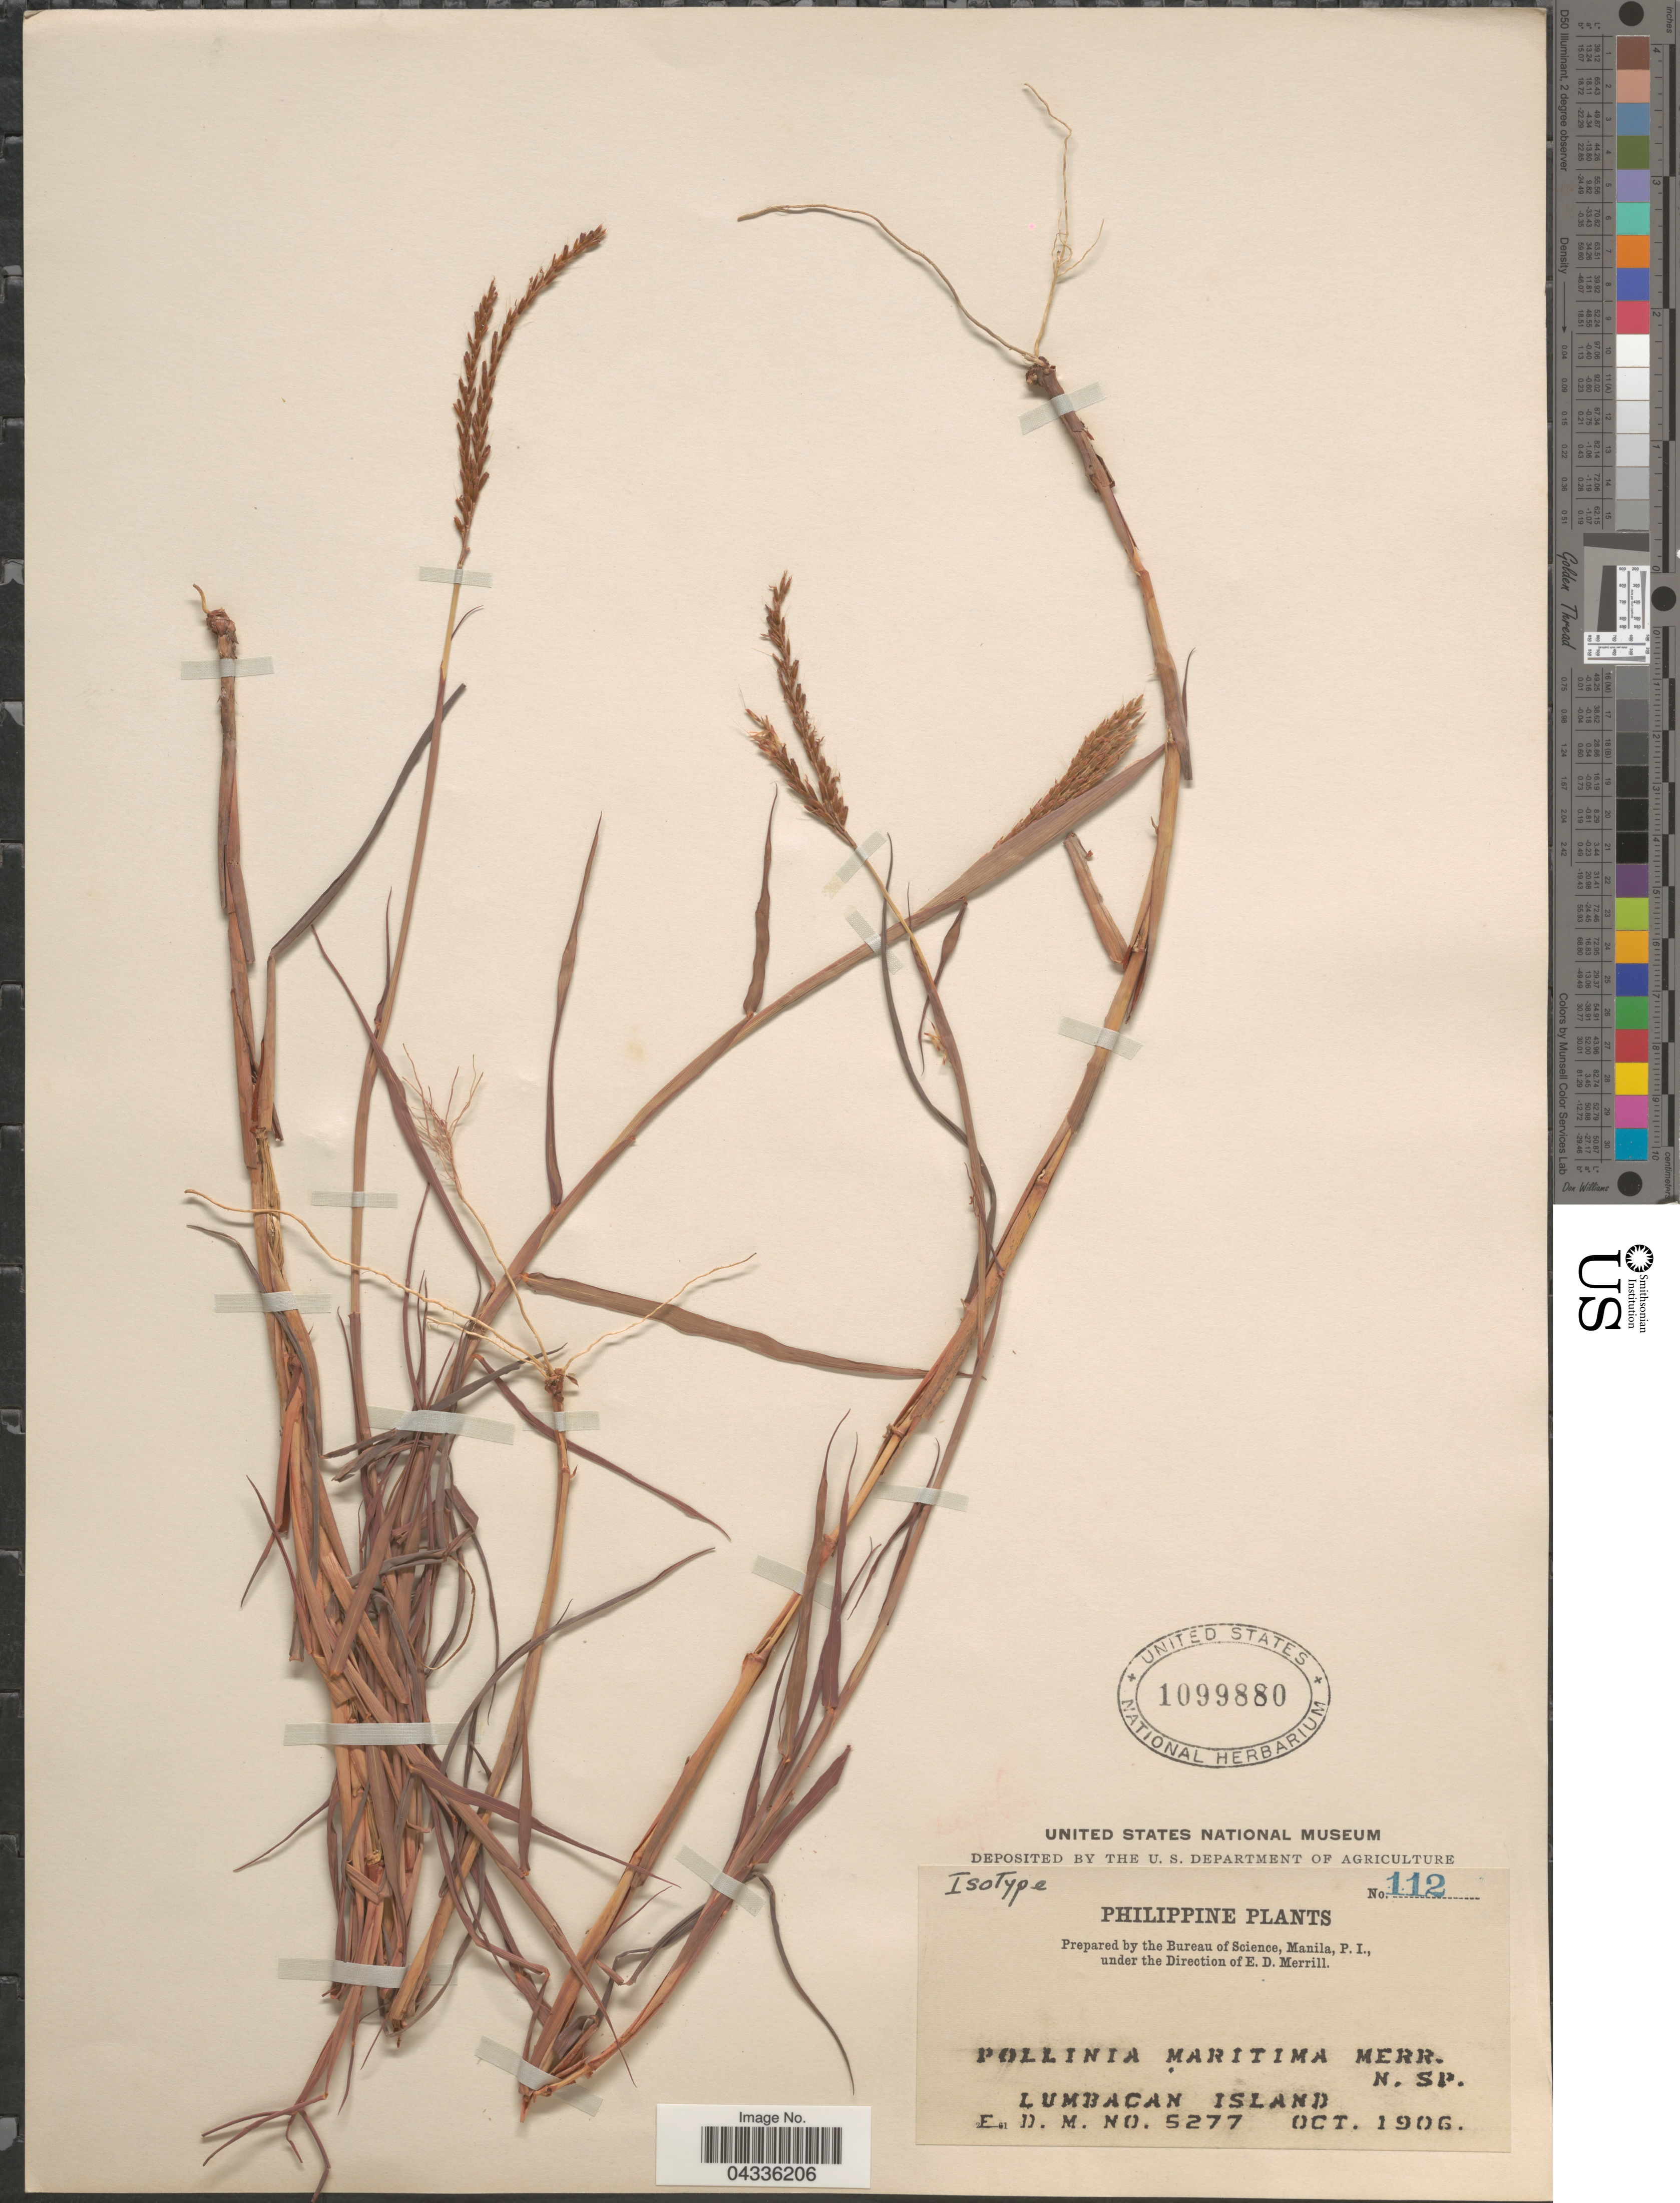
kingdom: Plantae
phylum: Tracheophyta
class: Liliopsida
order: Poales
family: Poaceae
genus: Eulalia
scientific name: Eulalia maritima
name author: (Merr.) A. Camus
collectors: E. D. Merrill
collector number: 5277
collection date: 1906-10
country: Philippines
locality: Lumbacan Island.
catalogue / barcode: US 1099880